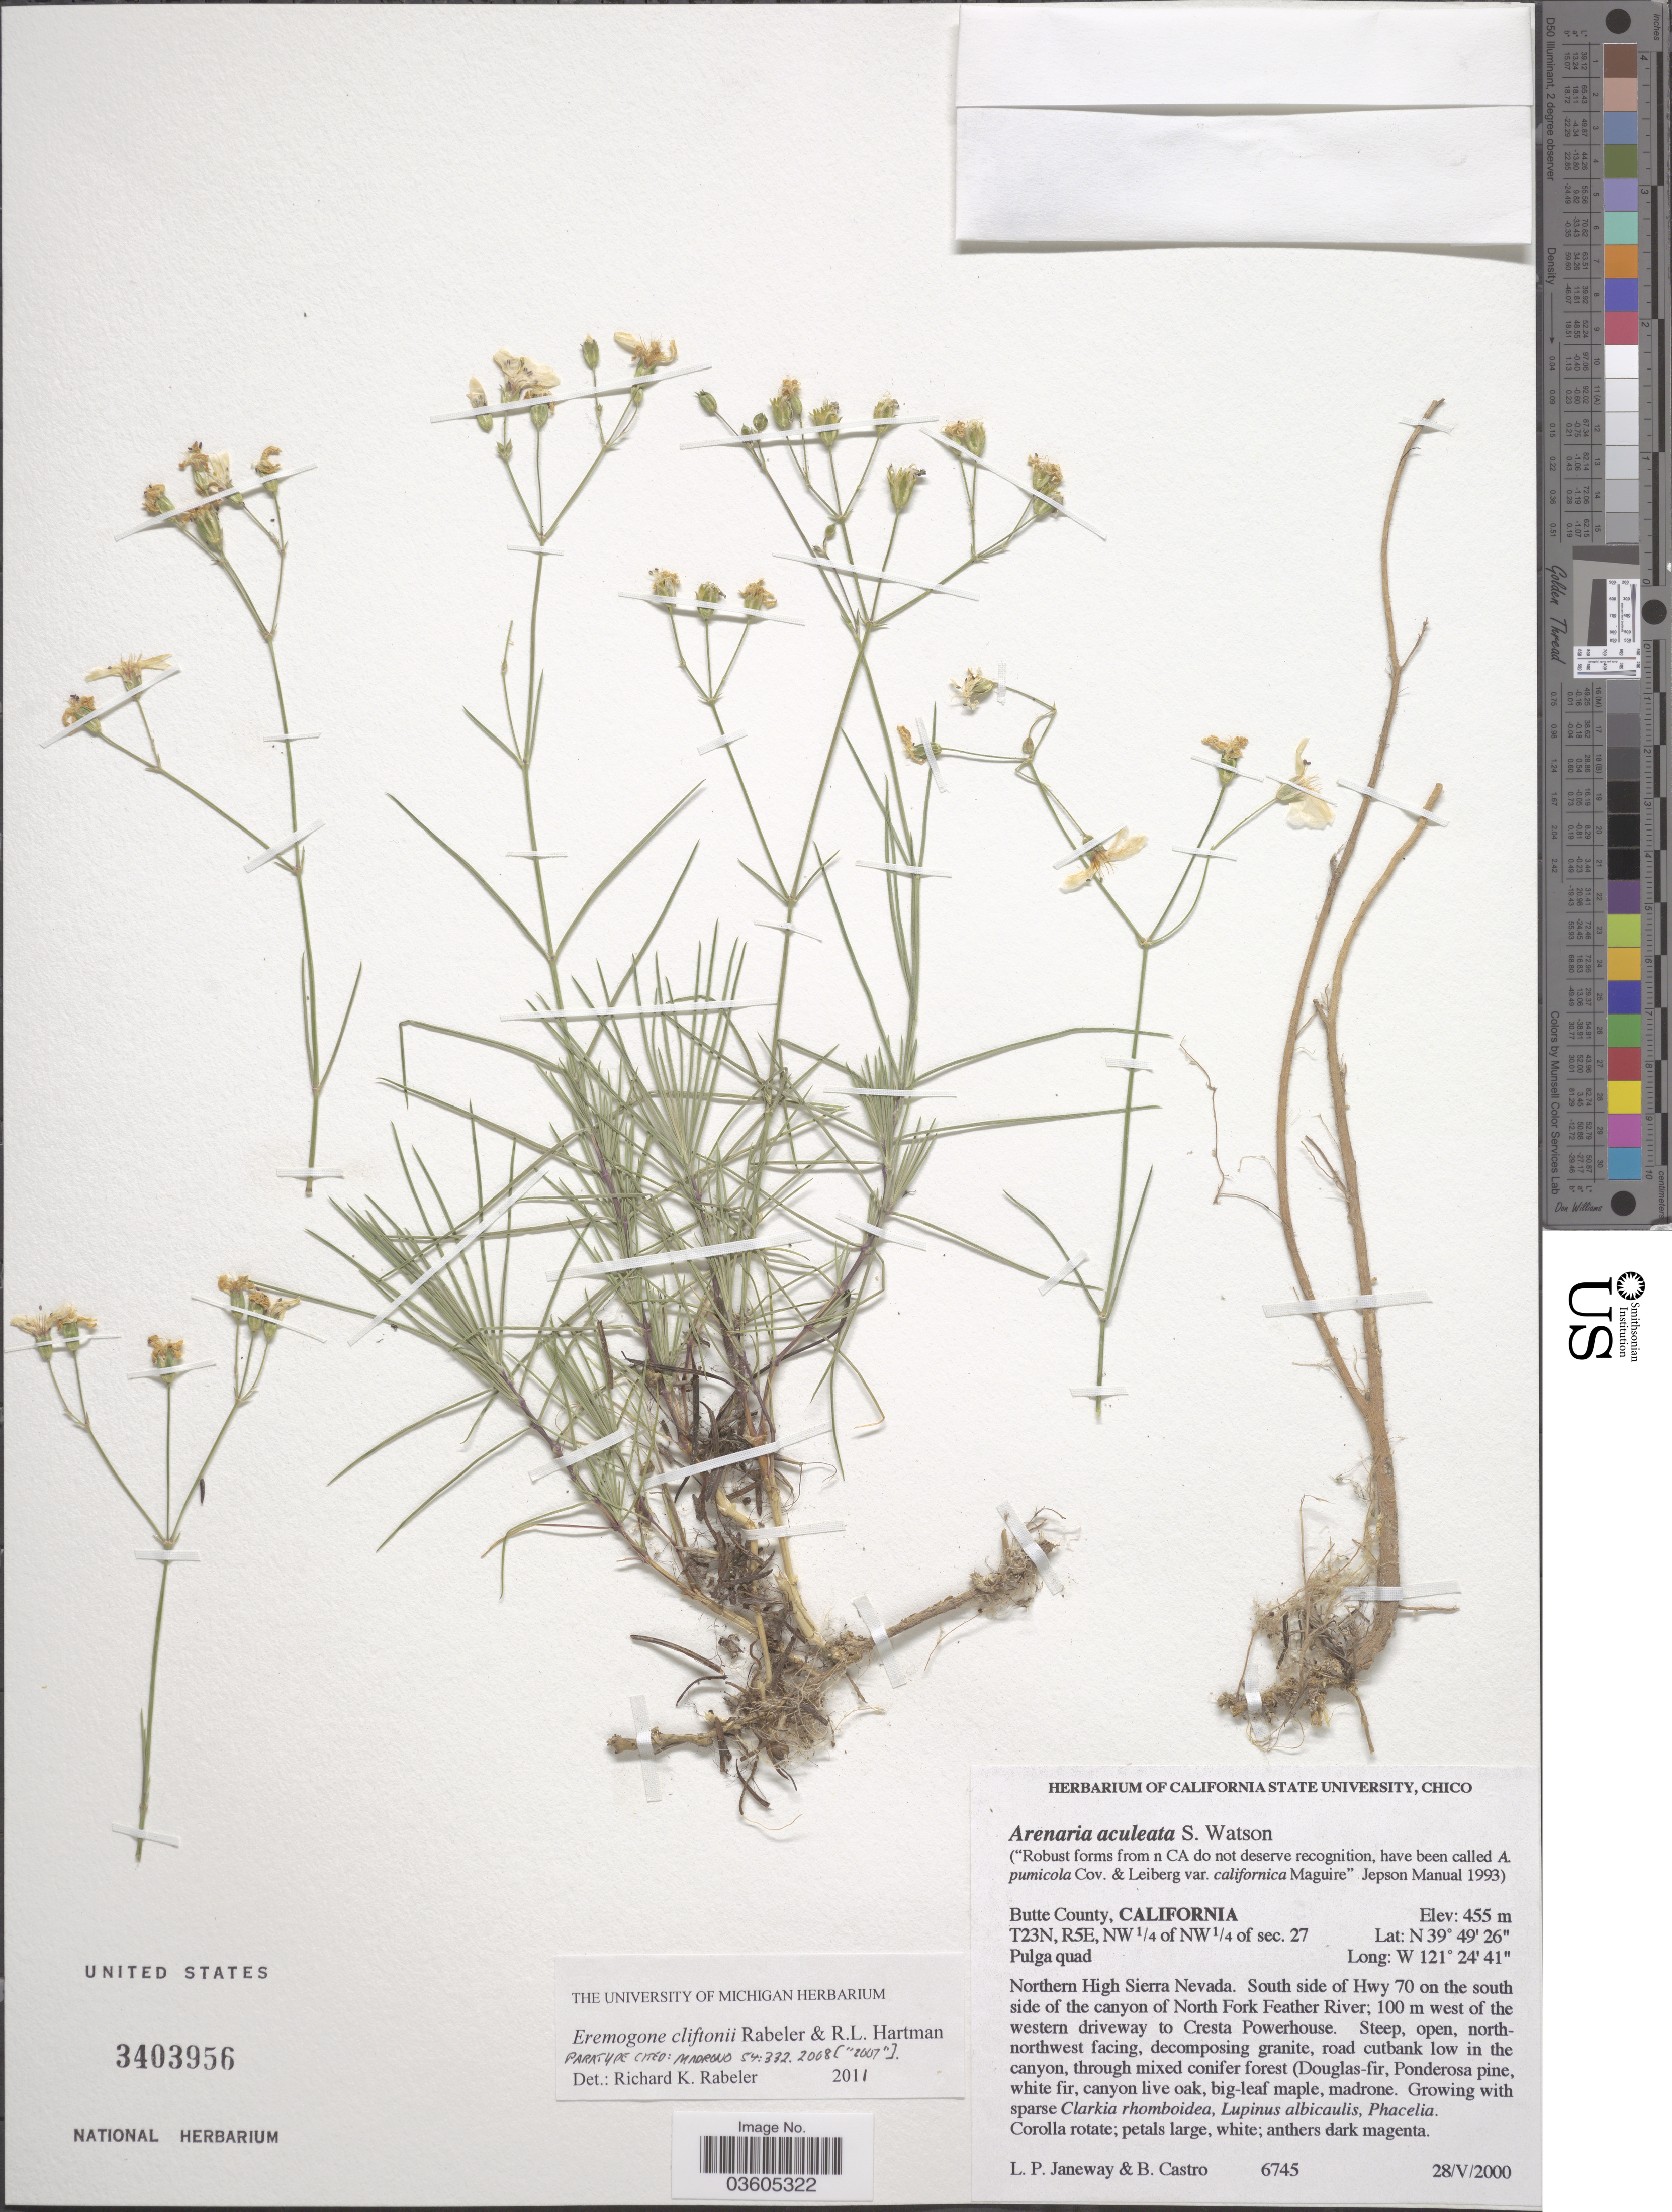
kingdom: Plantae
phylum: Tracheophyta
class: Magnoliopsida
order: Caryophyllales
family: Caryophyllaceae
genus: Eremogone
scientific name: Eremogone cliftonii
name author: Rabeler & R.L. Hartm.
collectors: L. P. Janeway & B. Castro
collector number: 6745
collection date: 2000-05-28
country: United States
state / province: California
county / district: Butte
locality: Butte County. T23N, R5E, NW¼ of NW¼ of sec. 27. Pulga quad. Northern High Sierra Nevada. South side of Hwy 70 on the south side of the canyon of North Fork Feather River; 100 m west of the western driveway to Cresta Powerhouse.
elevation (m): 455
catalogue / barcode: US 3403956